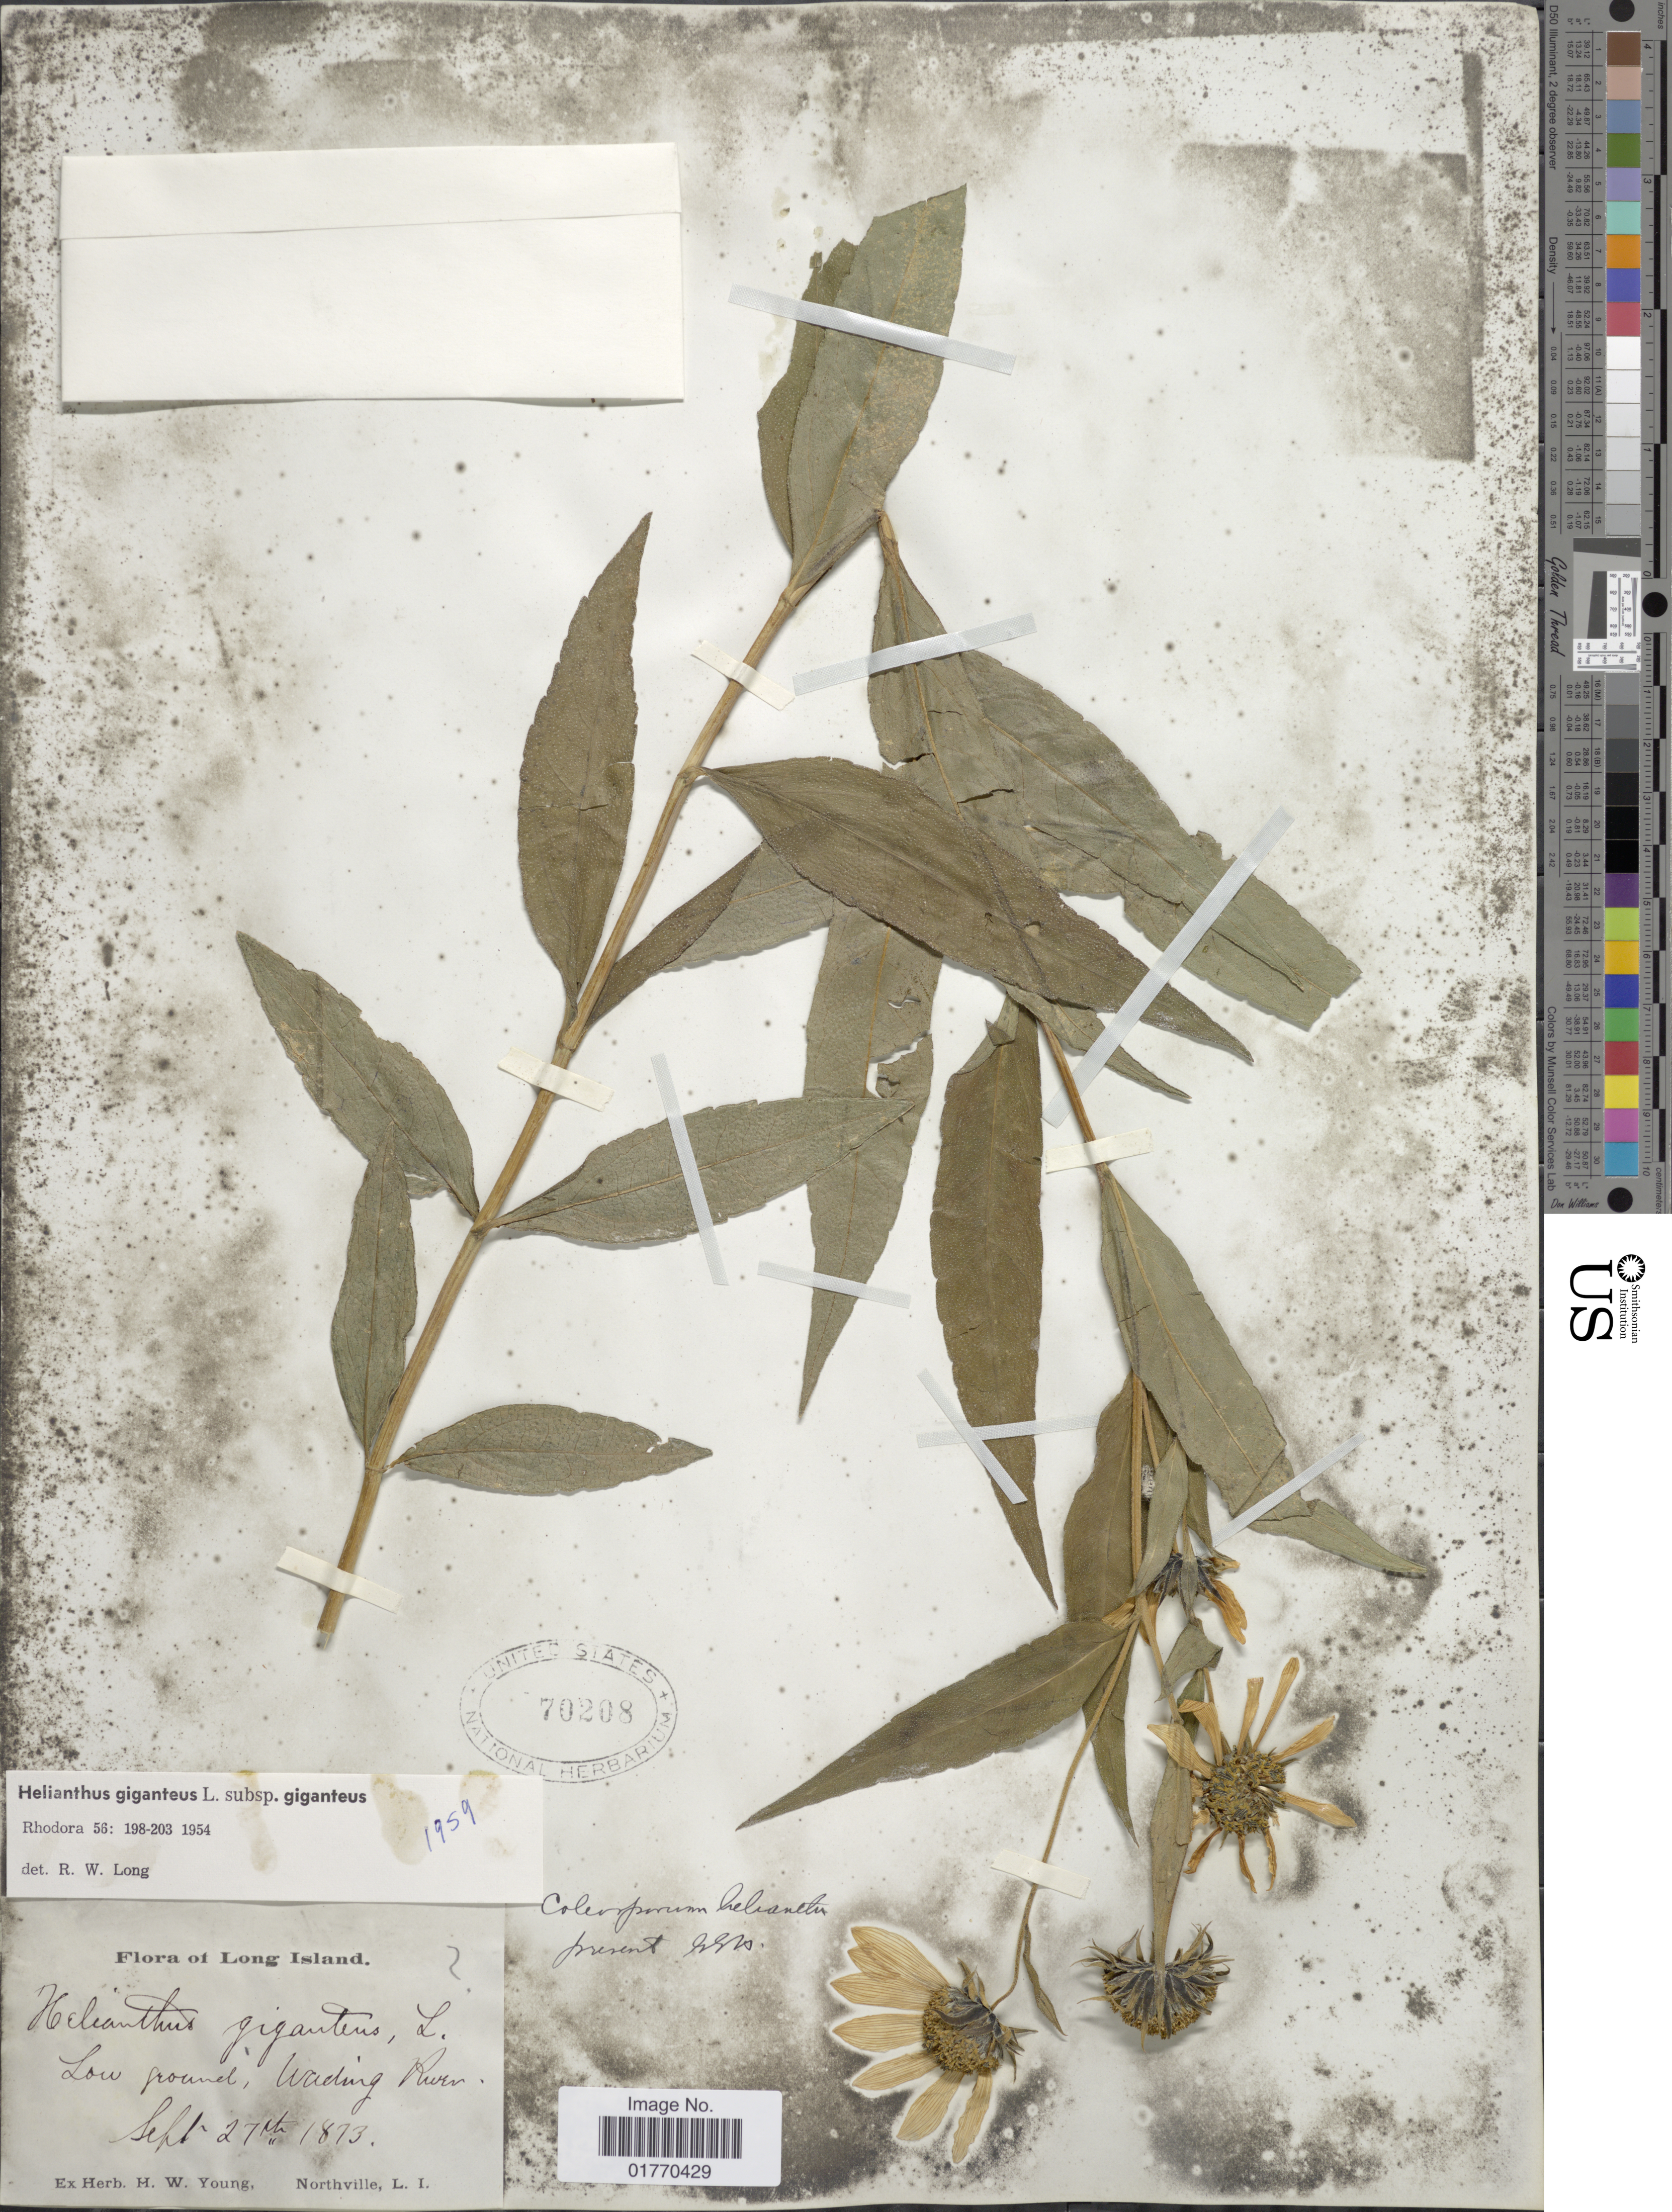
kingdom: Plantae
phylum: Tracheophyta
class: Magnoliopsida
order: Asterales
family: Asteraceae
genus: Helianthus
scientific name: Helianthus giganteus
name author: L.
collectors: ex herb. H.W. Young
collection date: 1873-09-27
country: United States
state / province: New York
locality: Low ground, Wading River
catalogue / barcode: US 70208